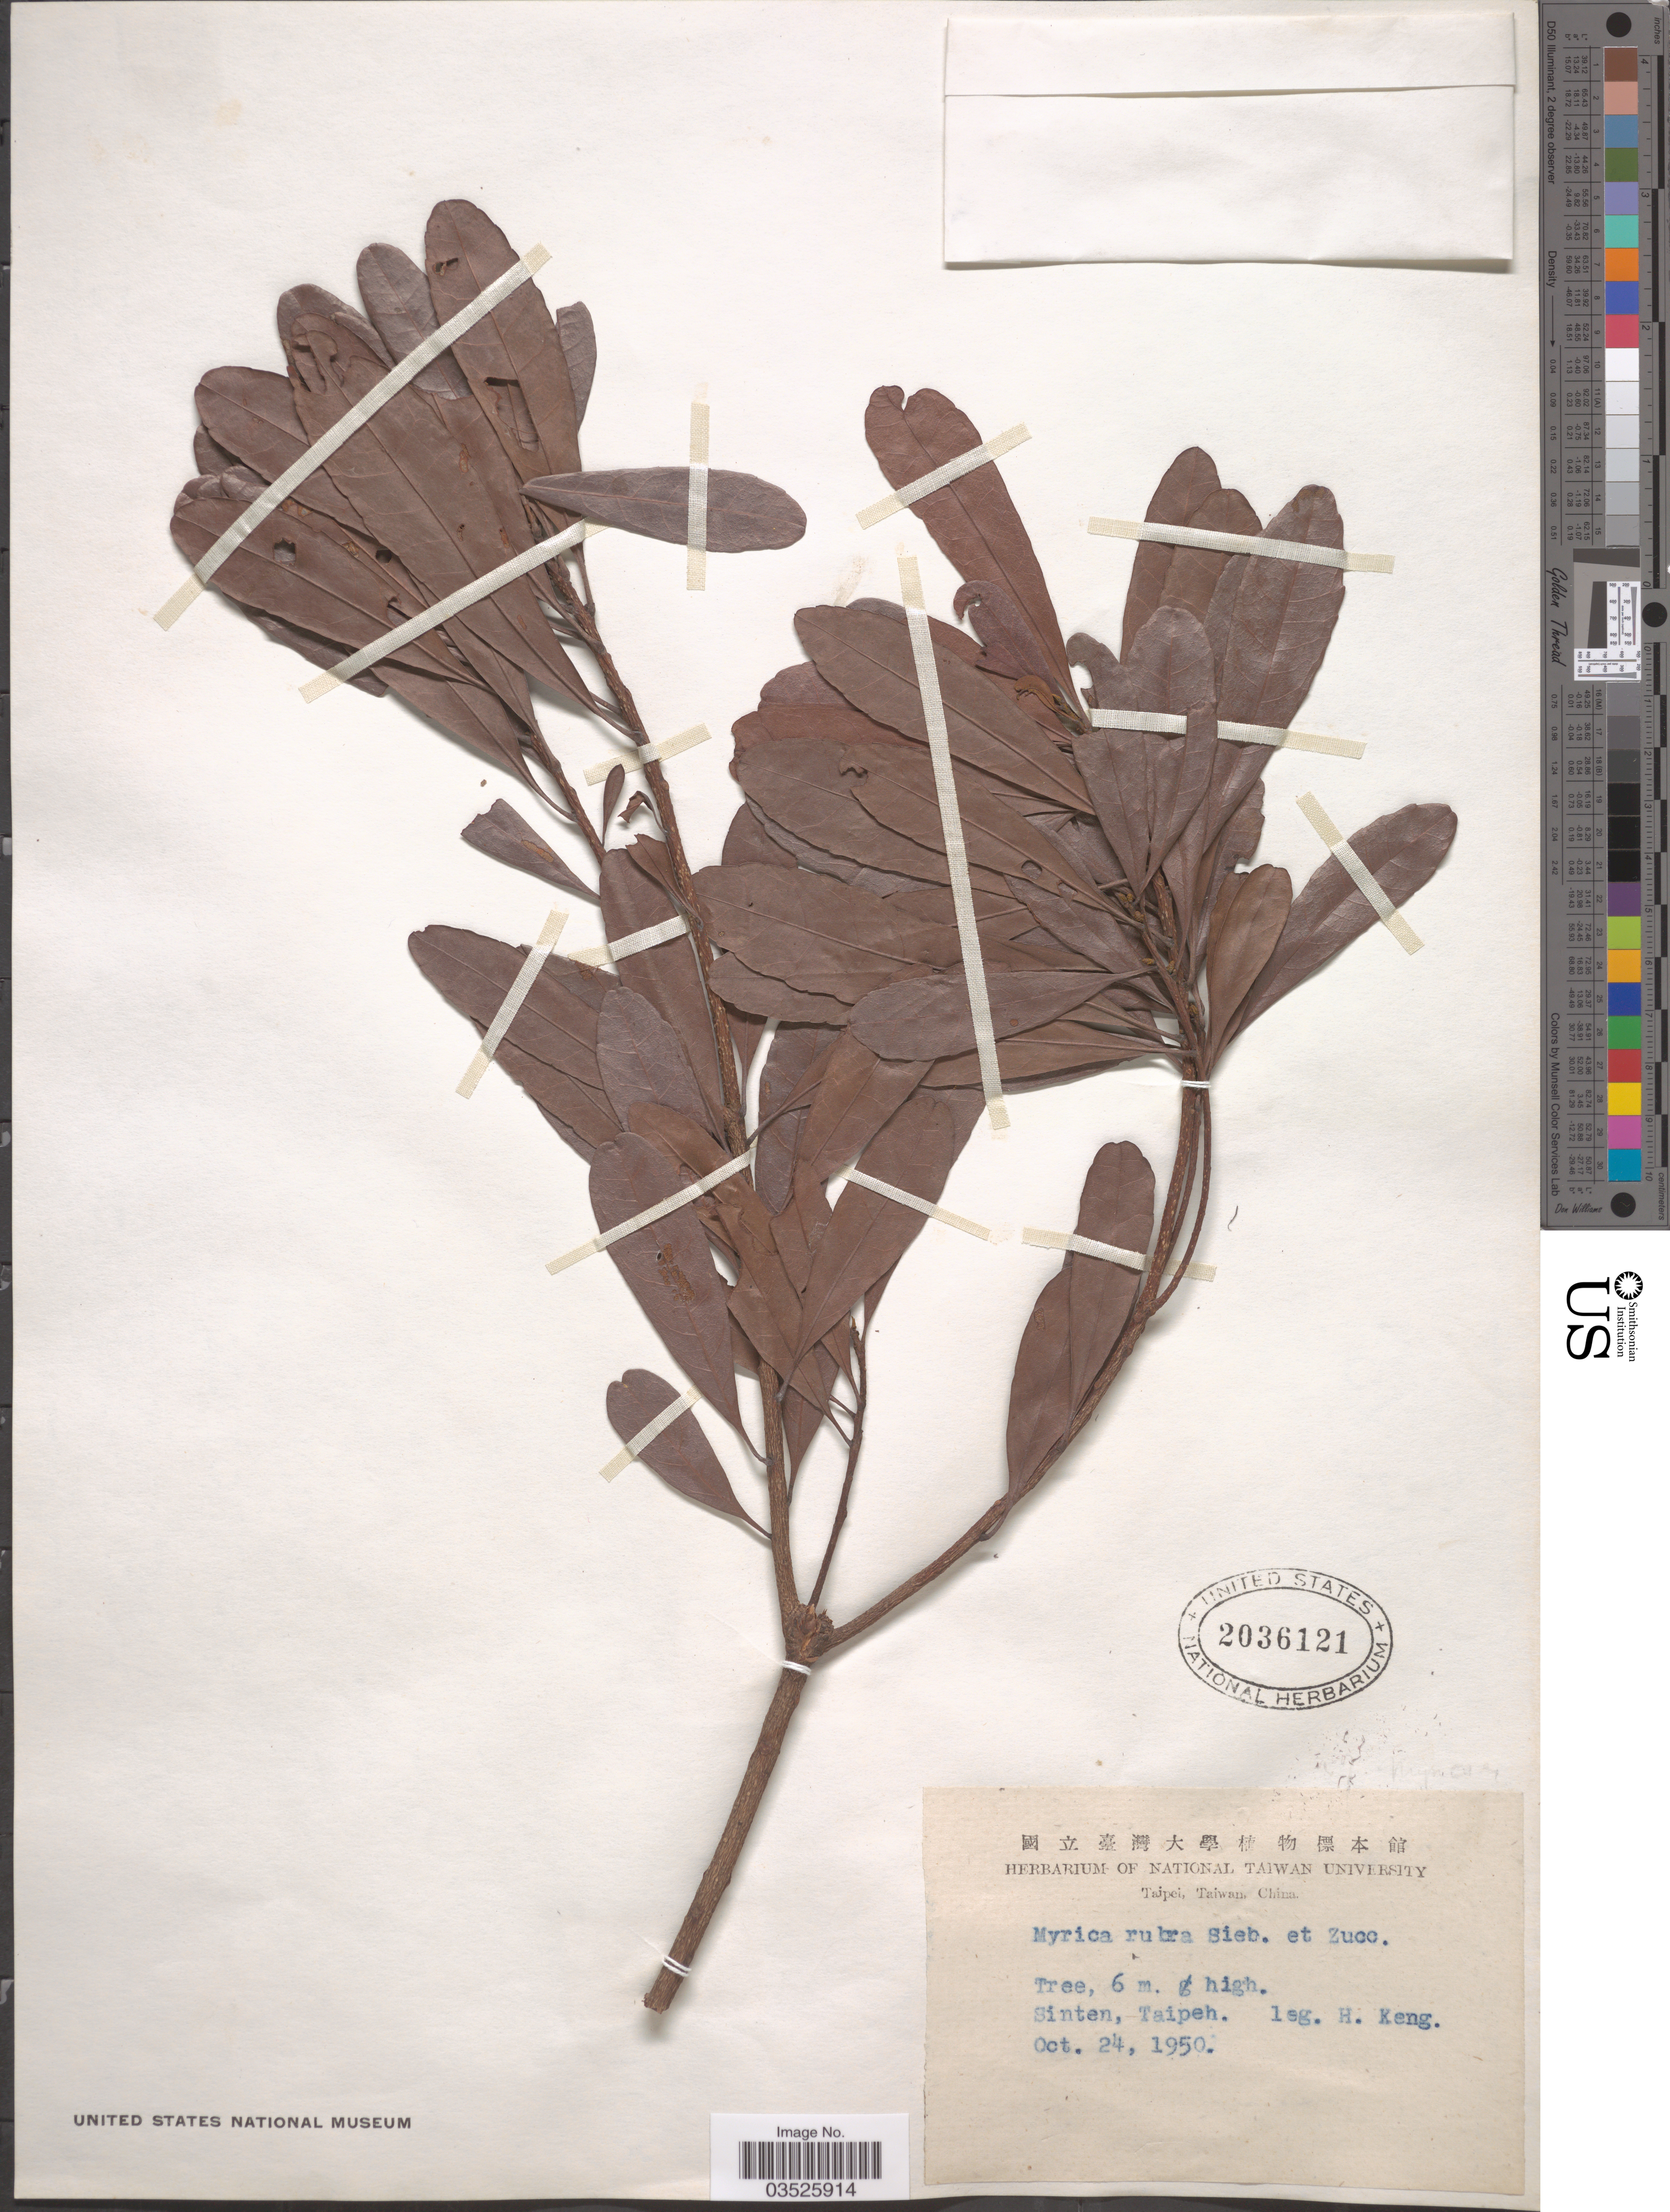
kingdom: Plantae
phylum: Tracheophyta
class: Magnoliopsida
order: Fagales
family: Myricaceae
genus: Morella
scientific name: Morella rubra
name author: Lour.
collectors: H. Keng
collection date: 1950-10-24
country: Taiwan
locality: Sinten, Taipeh.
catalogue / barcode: US 2036121